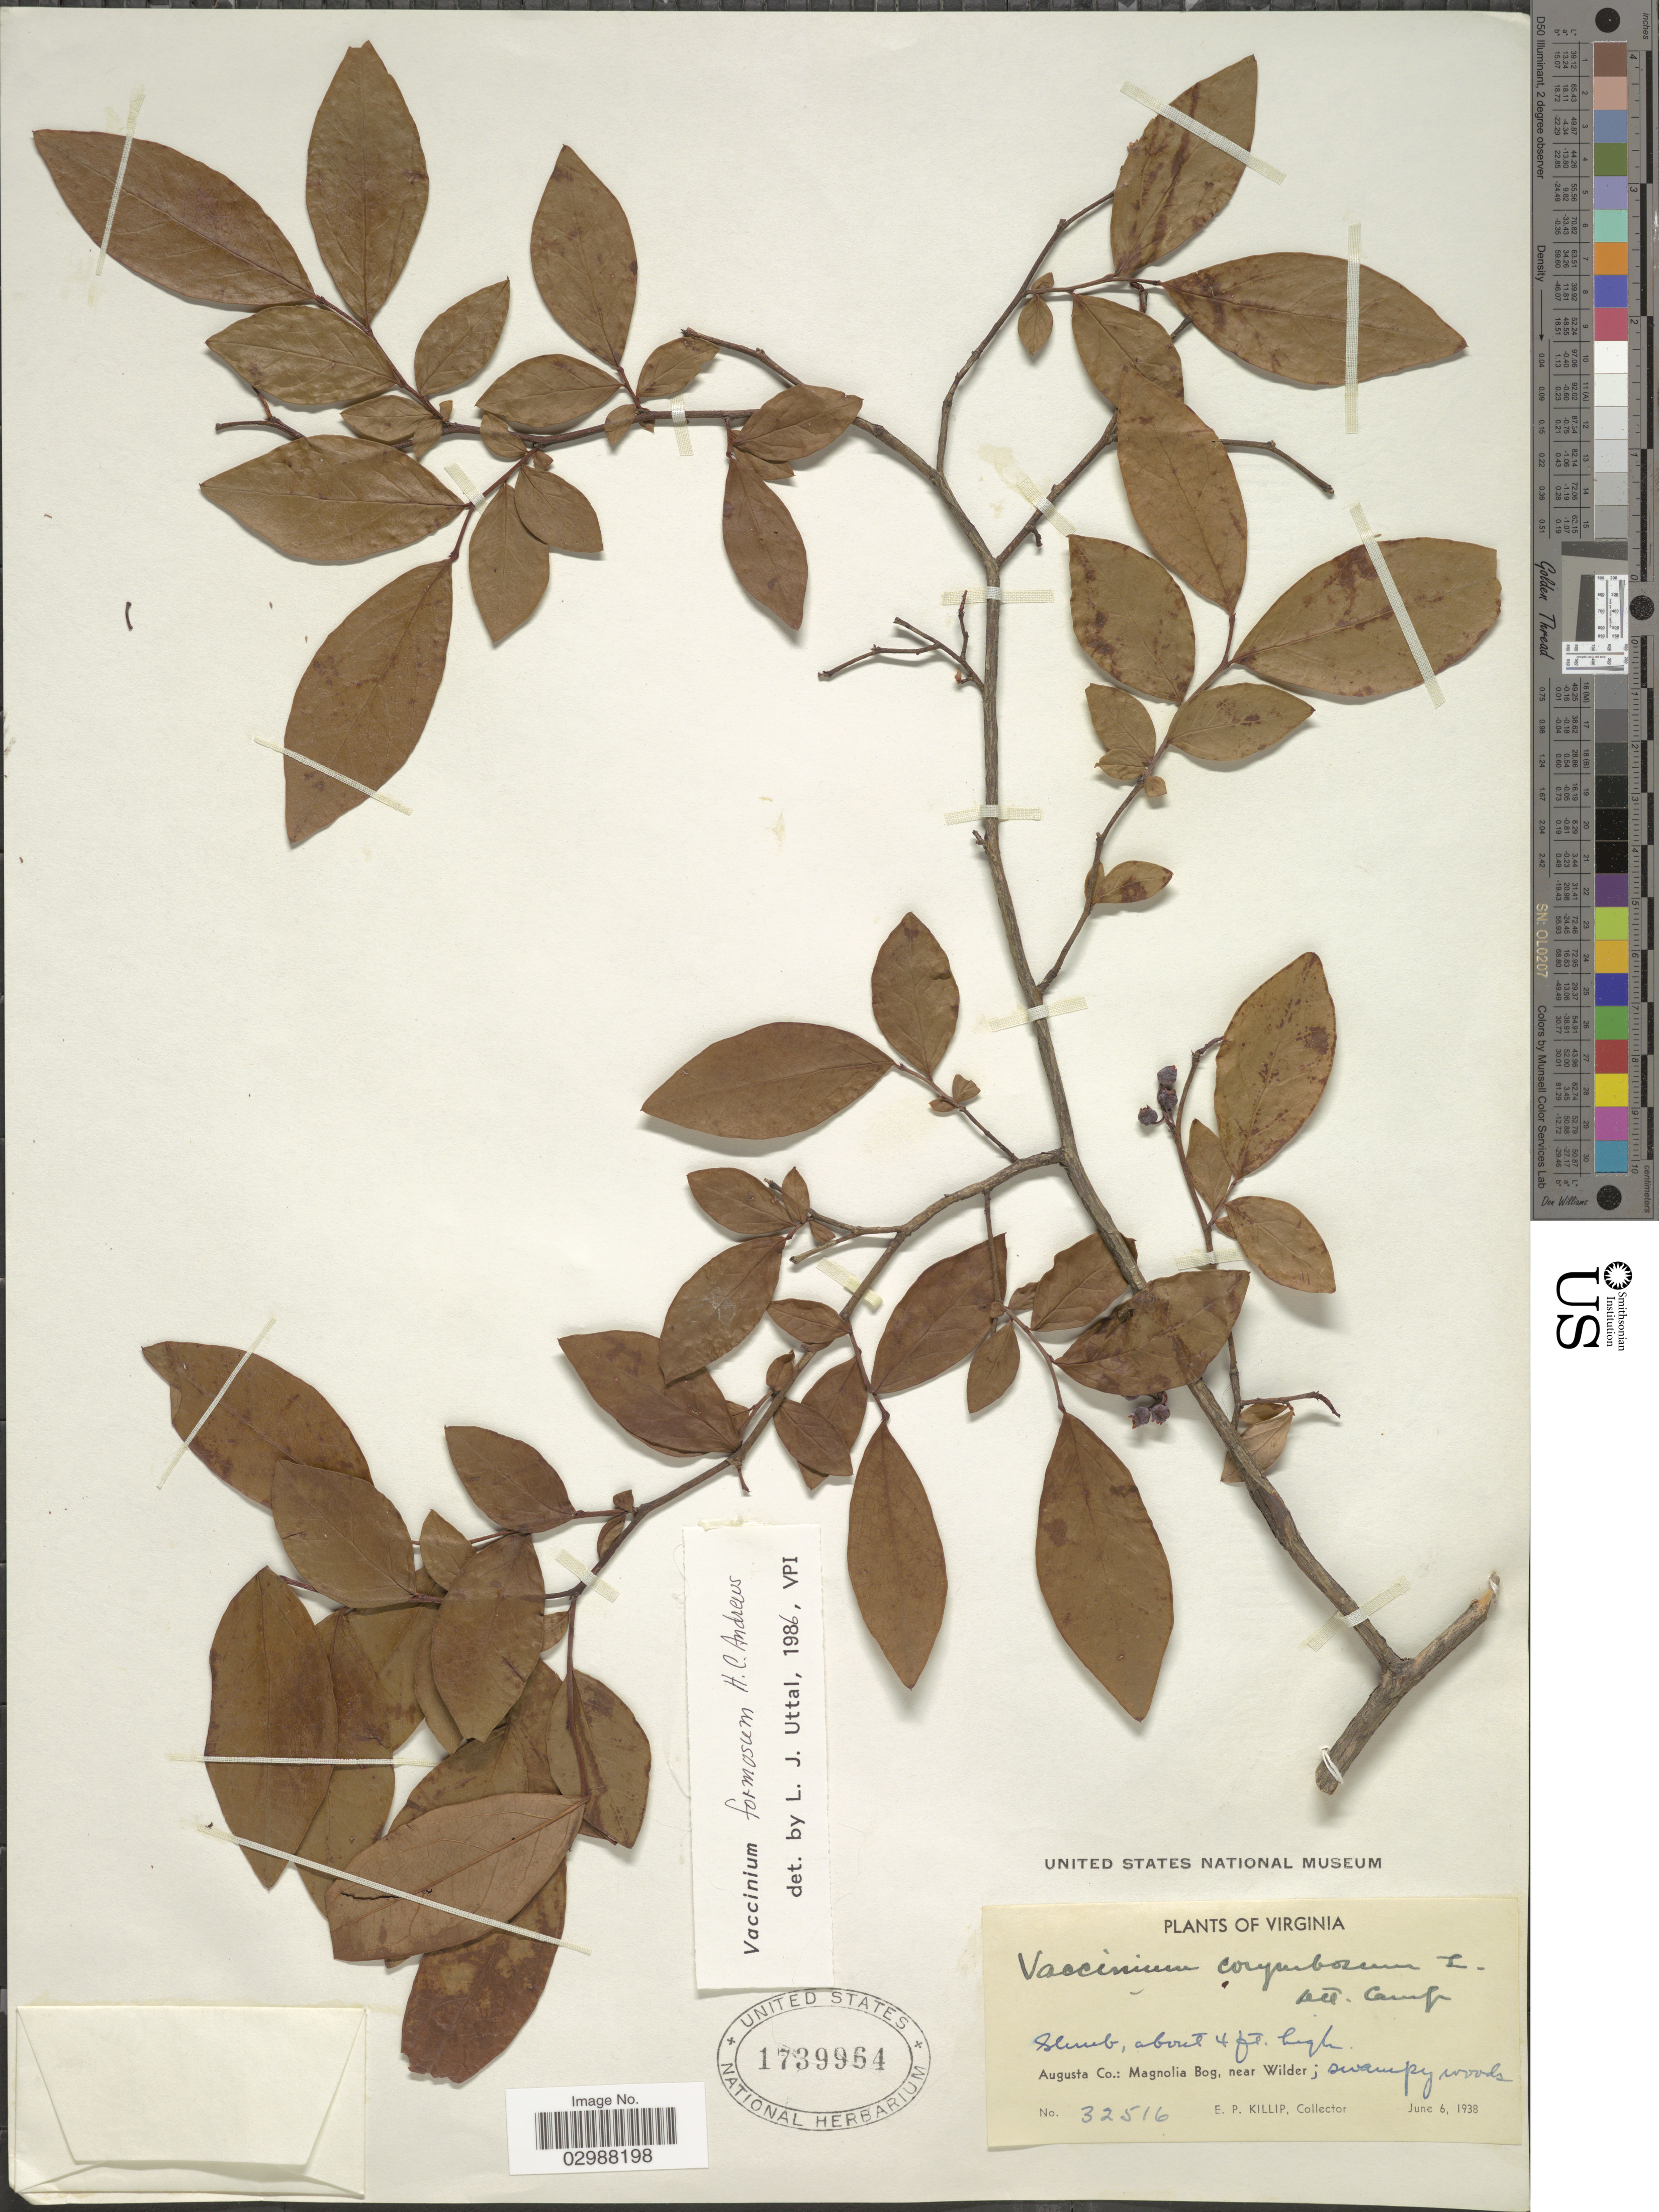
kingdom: Plantae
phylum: Tracheophyta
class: Magnoliopsida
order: Ericales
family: Ericaceae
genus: Vaccinium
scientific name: Vaccinium formosum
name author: Andrews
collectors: E. P. Killip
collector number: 32516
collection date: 1938-06-06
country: United States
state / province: Virginia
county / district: Augusta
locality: Augusta Co.: Magnolia Bog, near Wilder.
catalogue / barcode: US 1739964